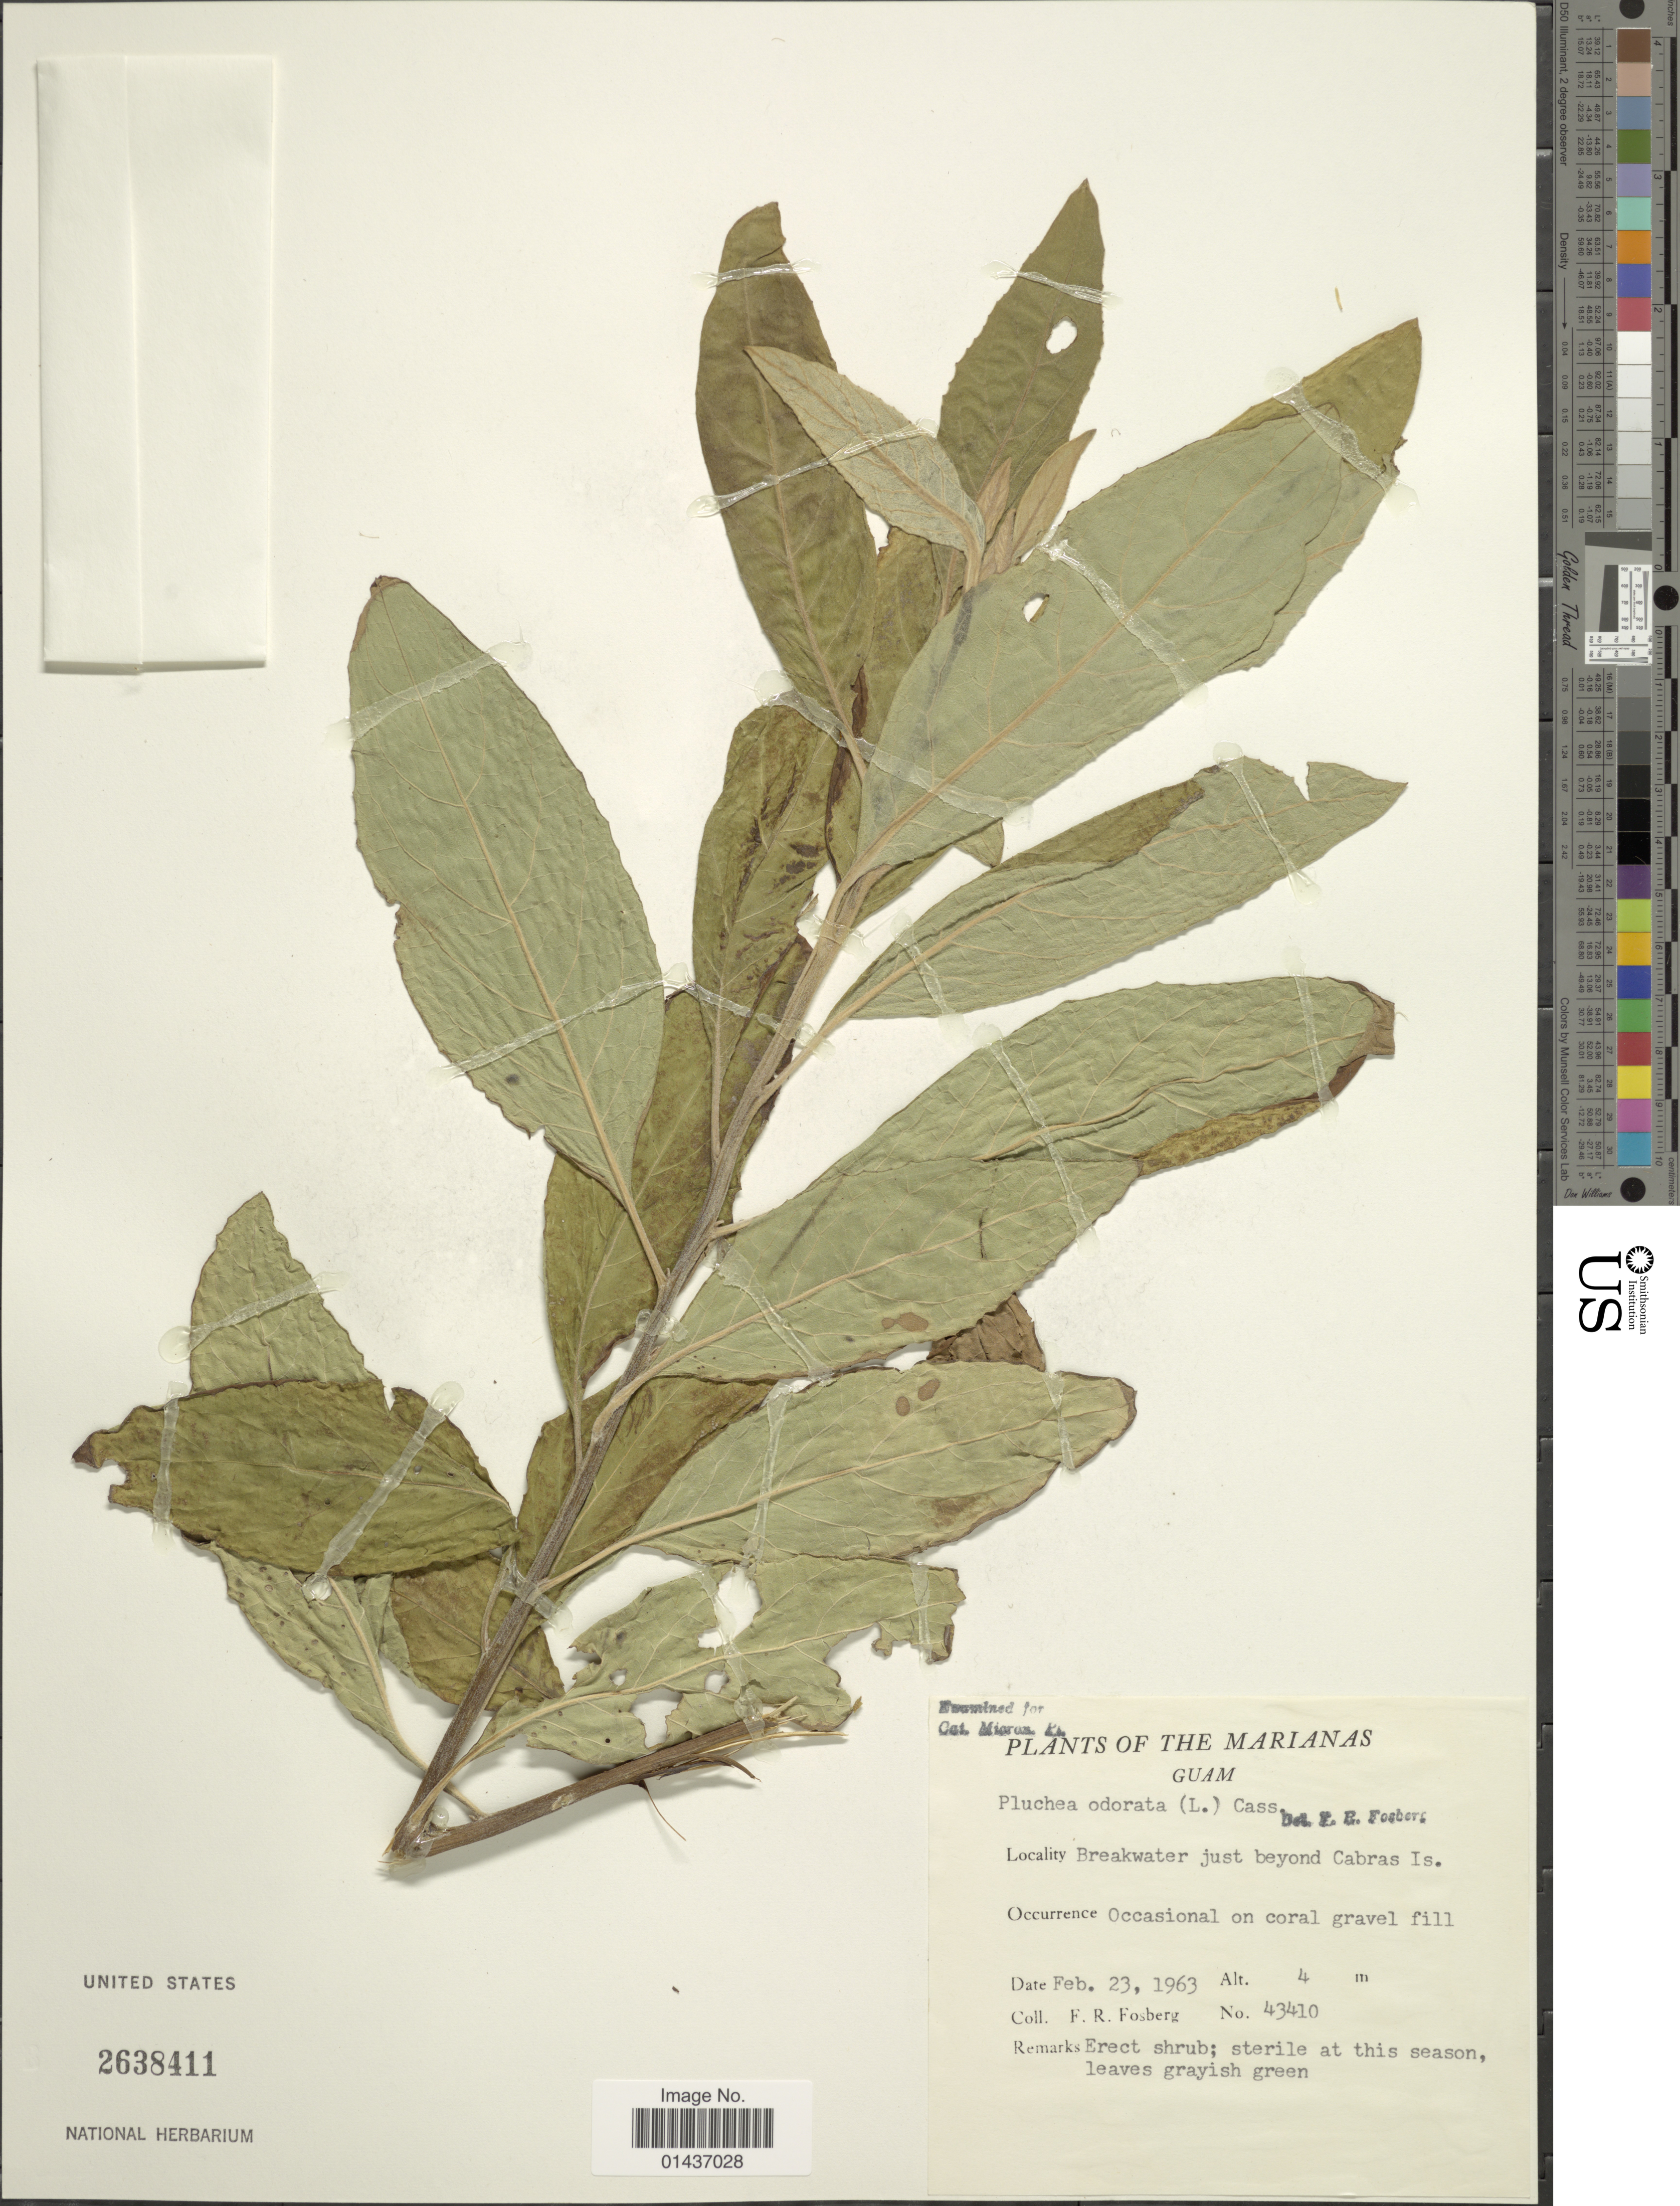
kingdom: Plantae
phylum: Tracheophyta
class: Magnoliopsida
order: Asterales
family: Asteraceae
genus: Pluchea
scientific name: Pluchea carolinensis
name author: (Jacq.) D. Don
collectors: F. R. Fosberg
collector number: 43410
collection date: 1963-02-23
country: Guam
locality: The Marianas, Breakwater just beyond Cabras Is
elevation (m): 4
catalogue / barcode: US 2638411